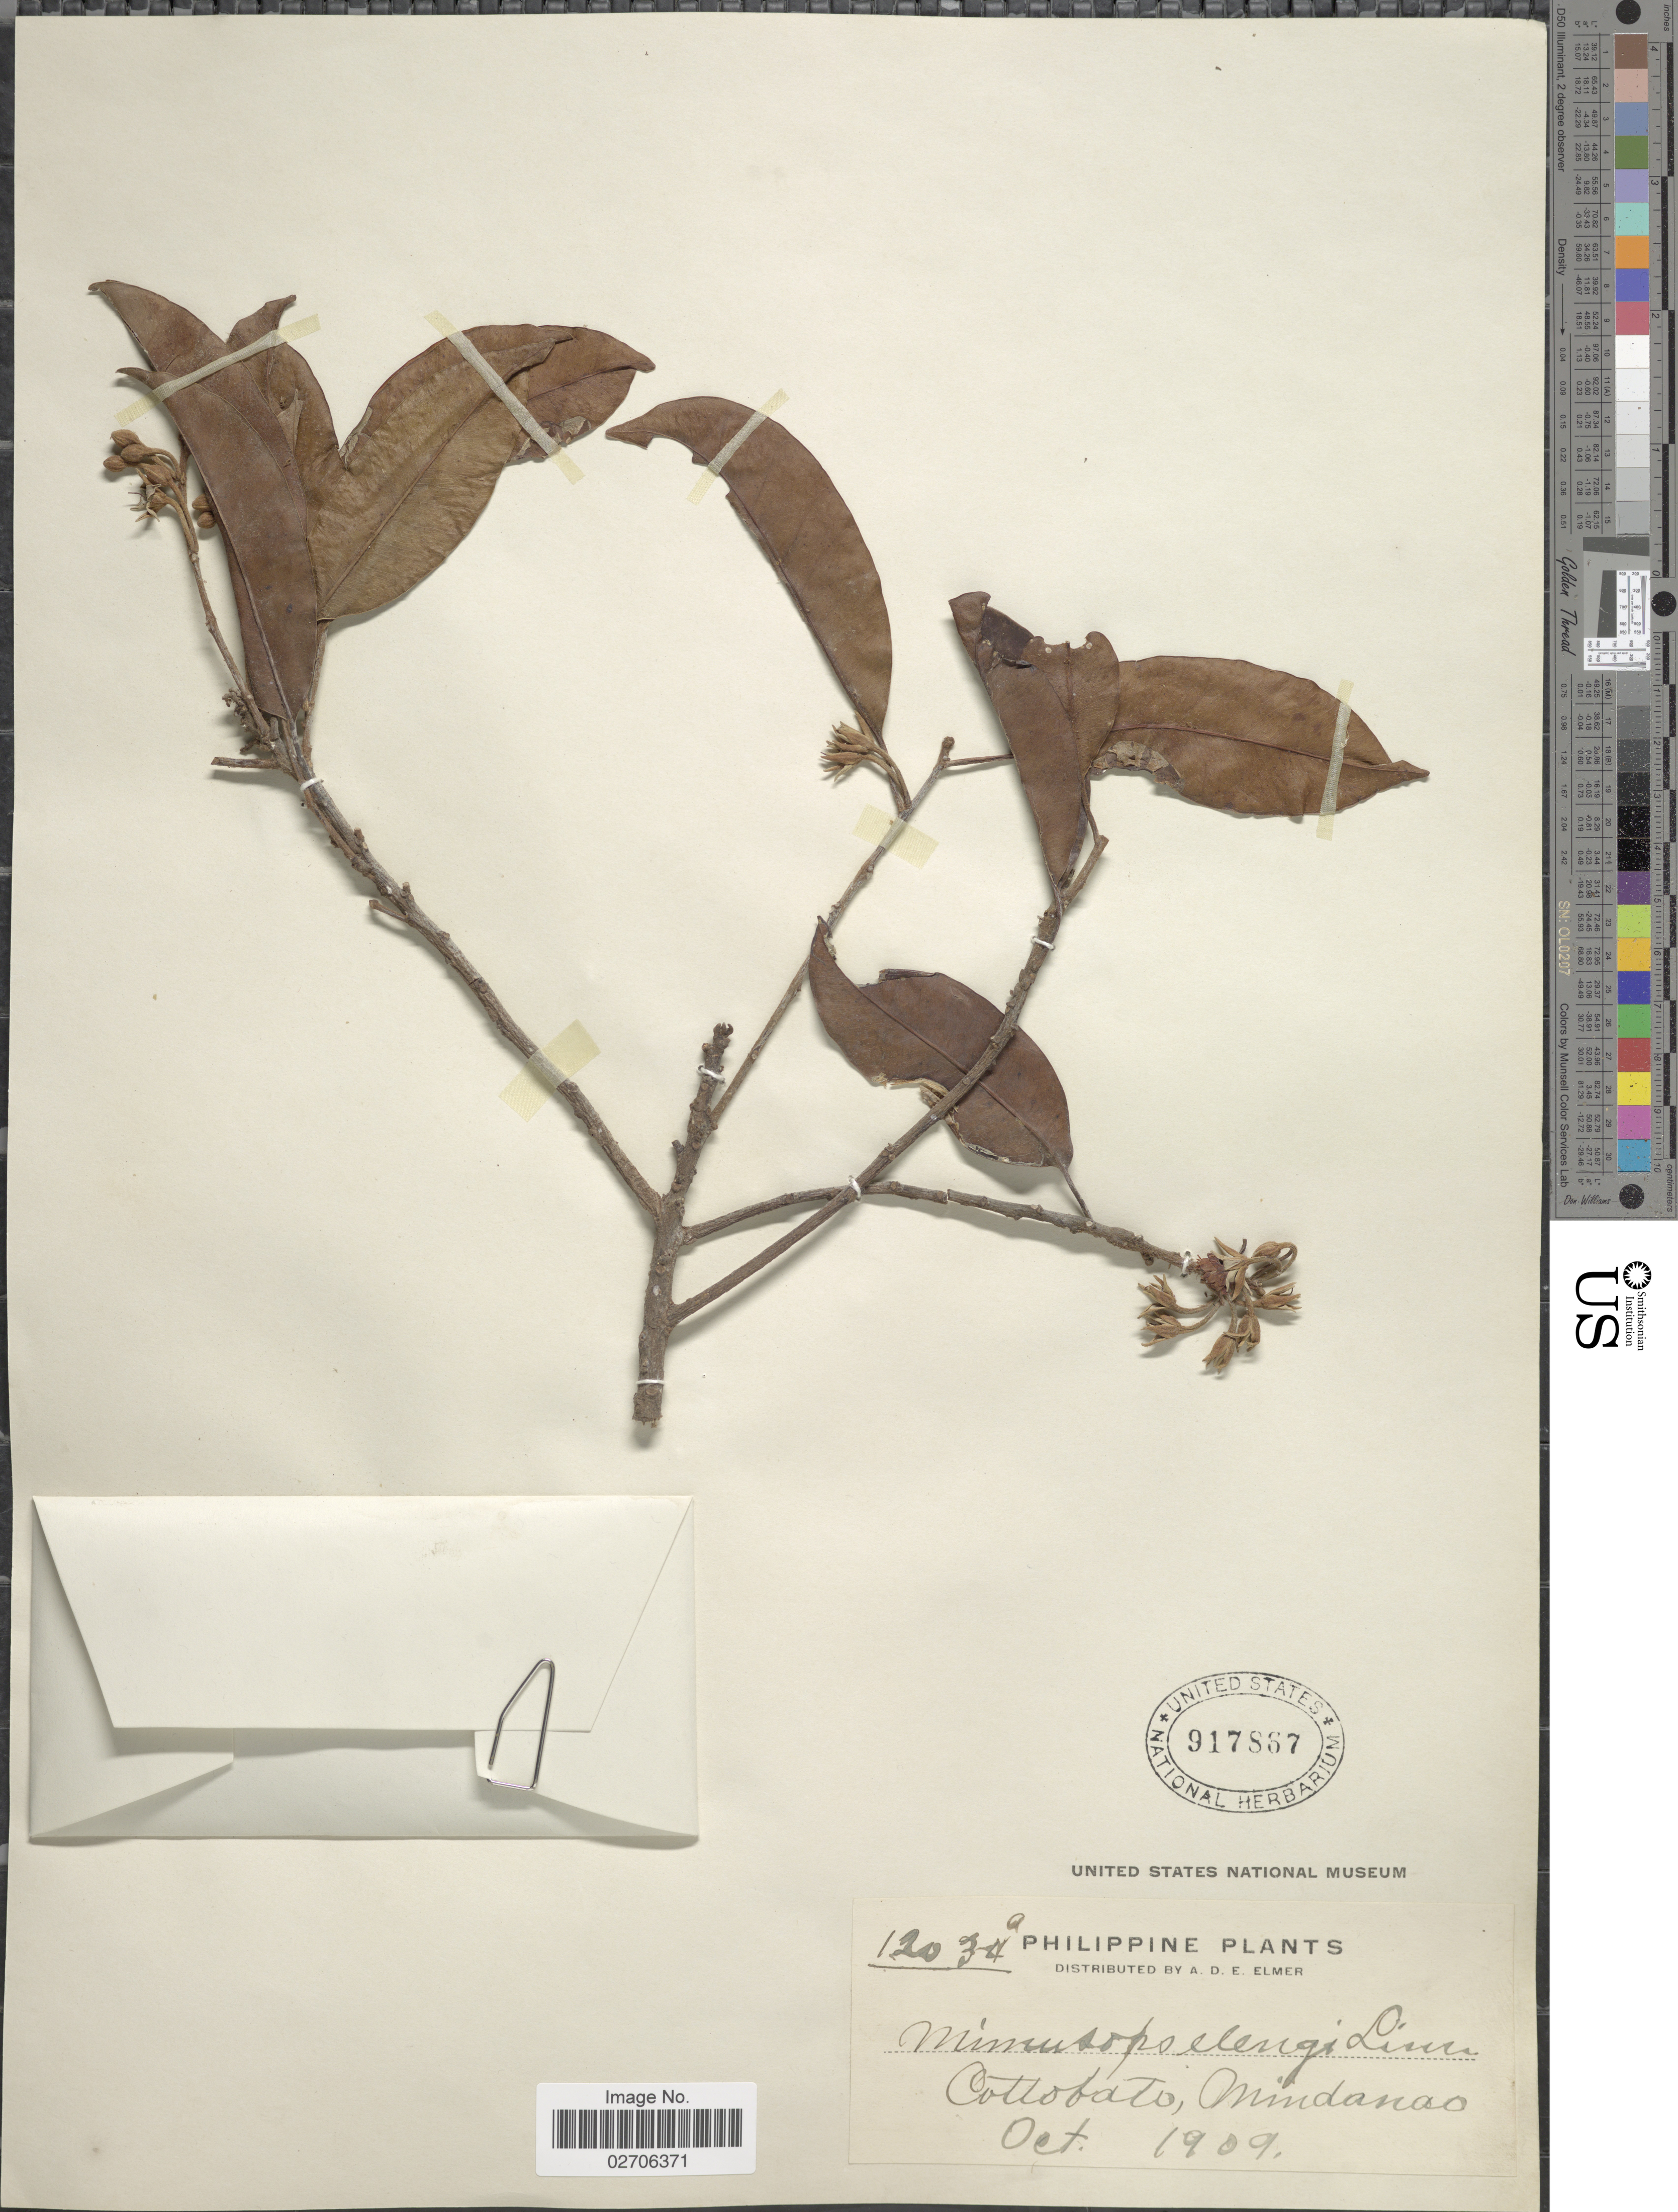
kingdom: Plantae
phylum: Tracheophyta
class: Magnoliopsida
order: Ericales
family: Sapotaceae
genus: Mimusops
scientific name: Mimusops djave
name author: Engl.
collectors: A. D. E. Elmer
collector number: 12034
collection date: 1909-10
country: Philippines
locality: Cottobato, Mindanao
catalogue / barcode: US 917867